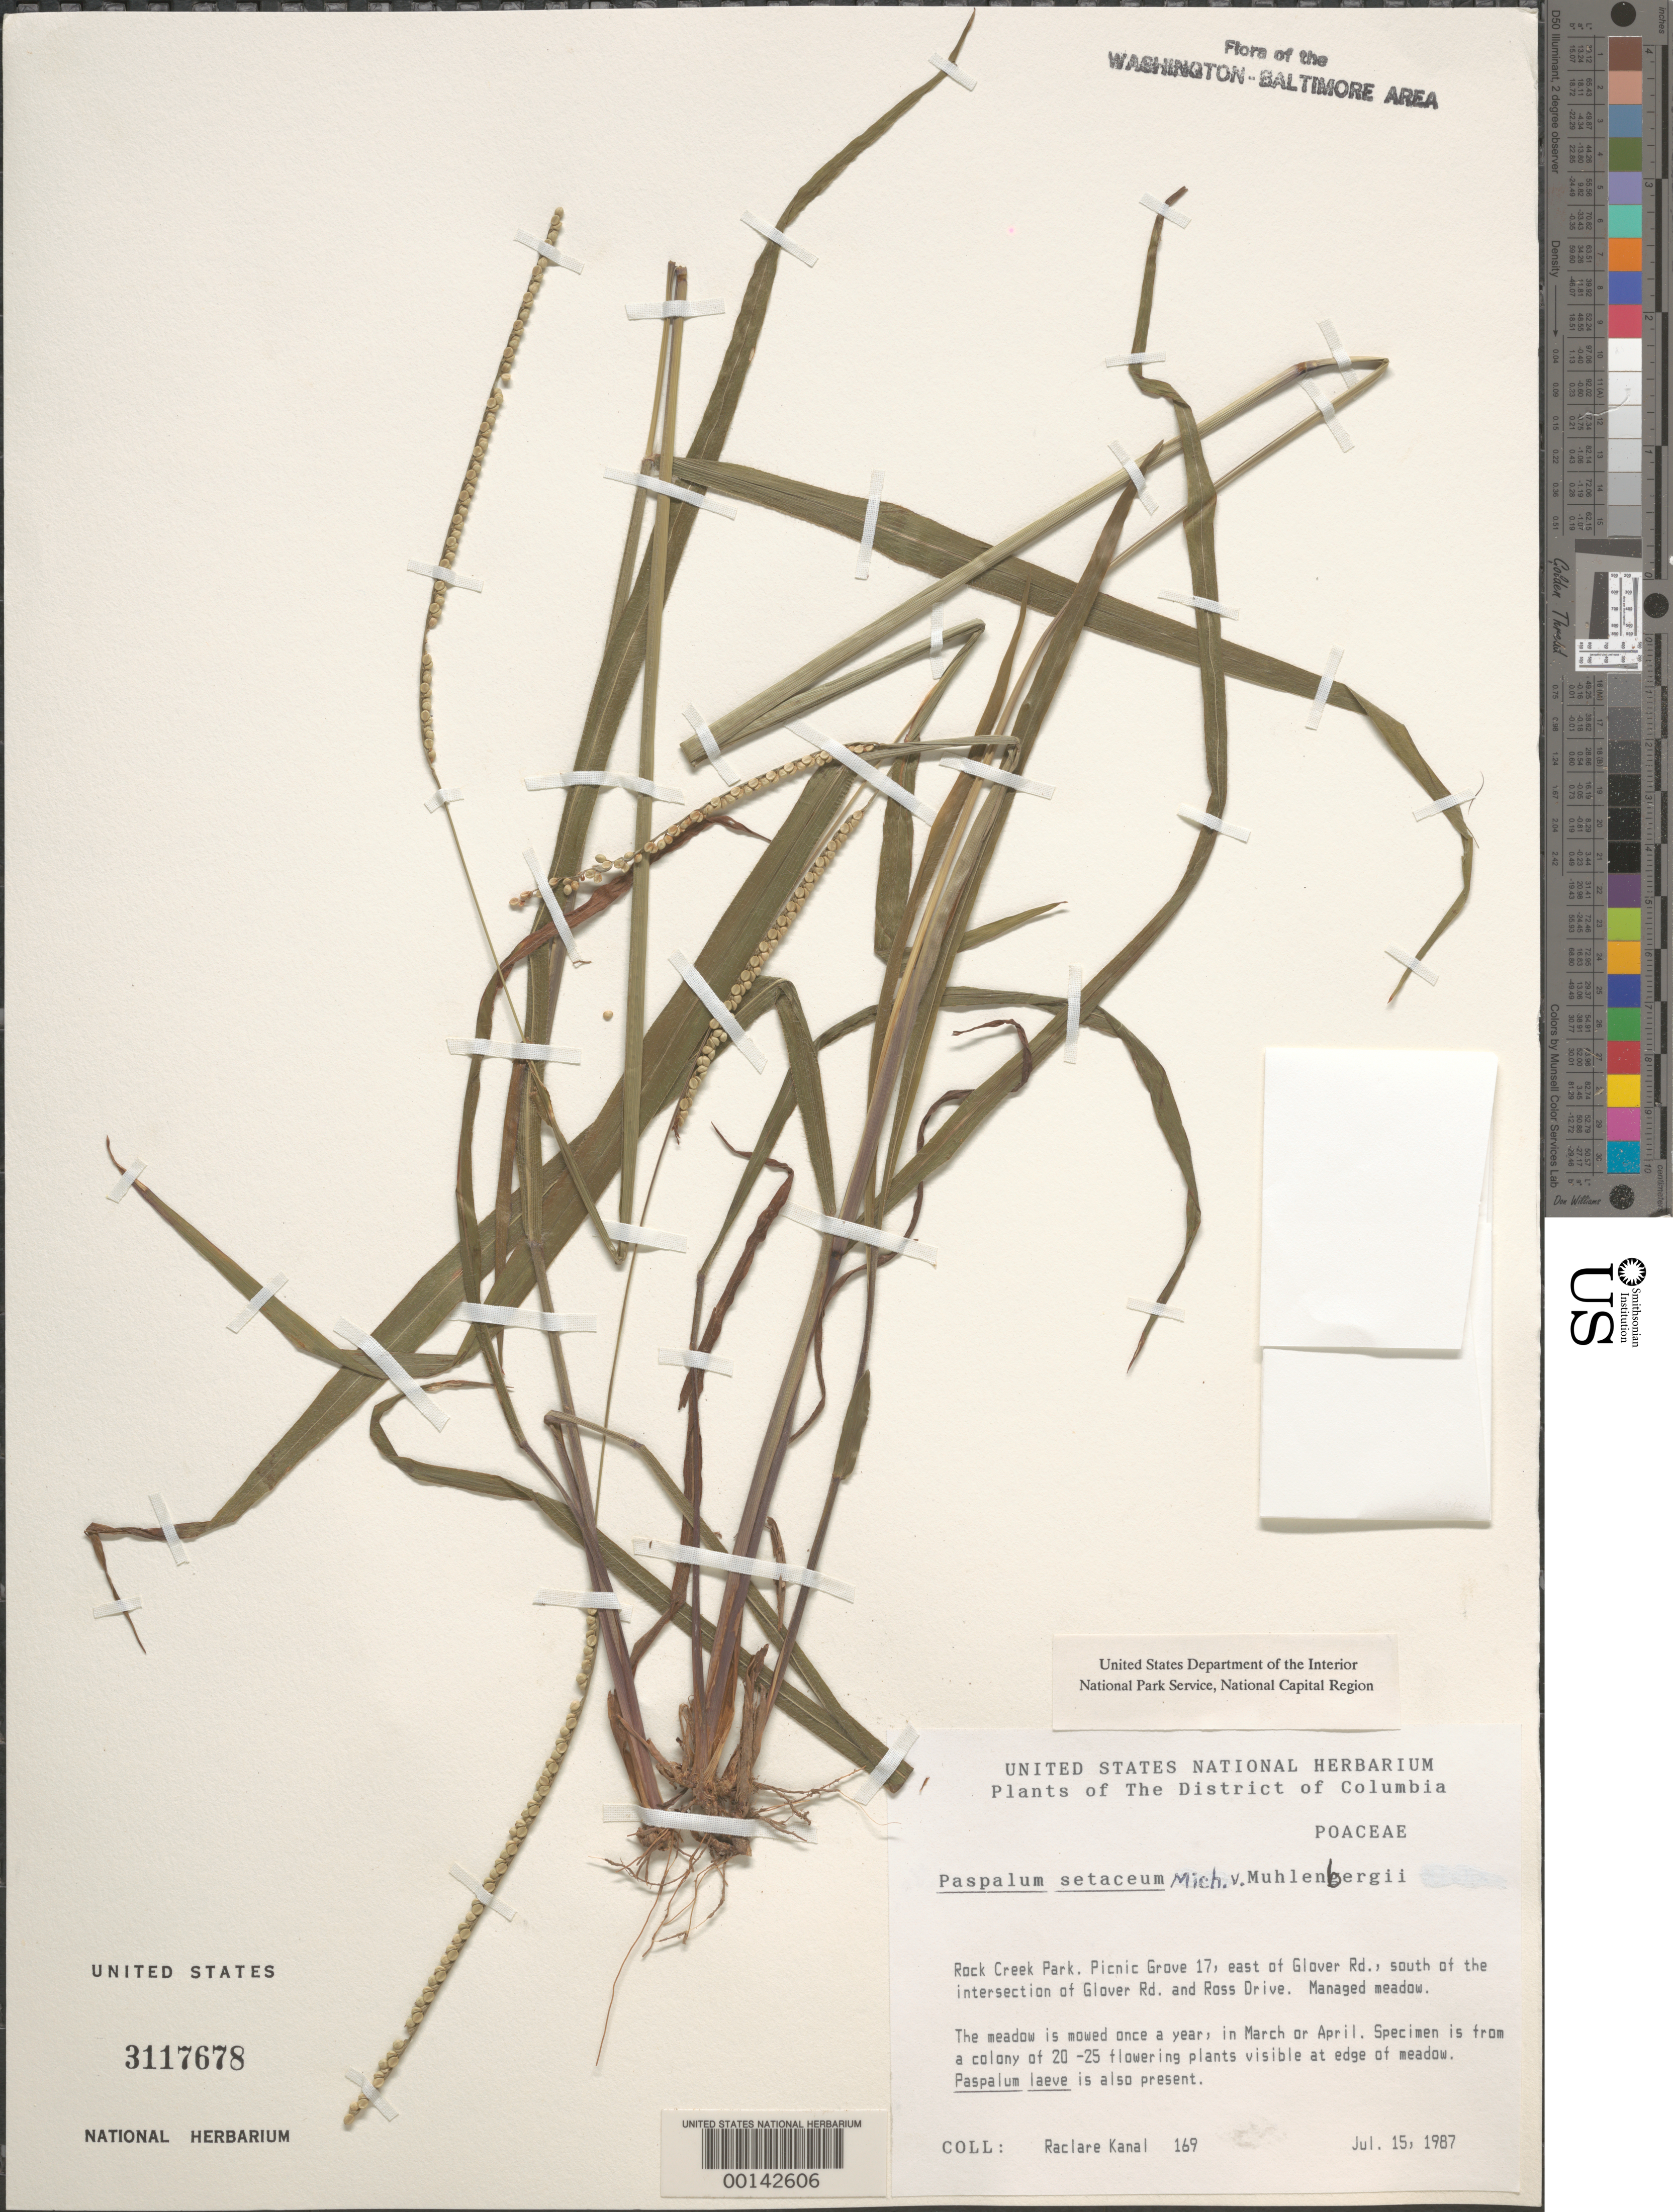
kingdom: Plantae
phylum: Tracheophyta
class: Liliopsida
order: Poales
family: Poaceae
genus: Paspalum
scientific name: Paspalum setaceum var. muhlenbergii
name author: (Nash) D.J. Banks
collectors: R. Kanal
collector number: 169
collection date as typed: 15 Jul 1987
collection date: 1987-07-15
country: United States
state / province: District of Columbia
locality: Rock Creek Park. Picnic Grove 17, east of Glover Rd., south of the intersection of Glover Rd. and Ross Drive. Rock Creek Park and Vicinity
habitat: Managed meadow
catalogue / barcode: US 3117678